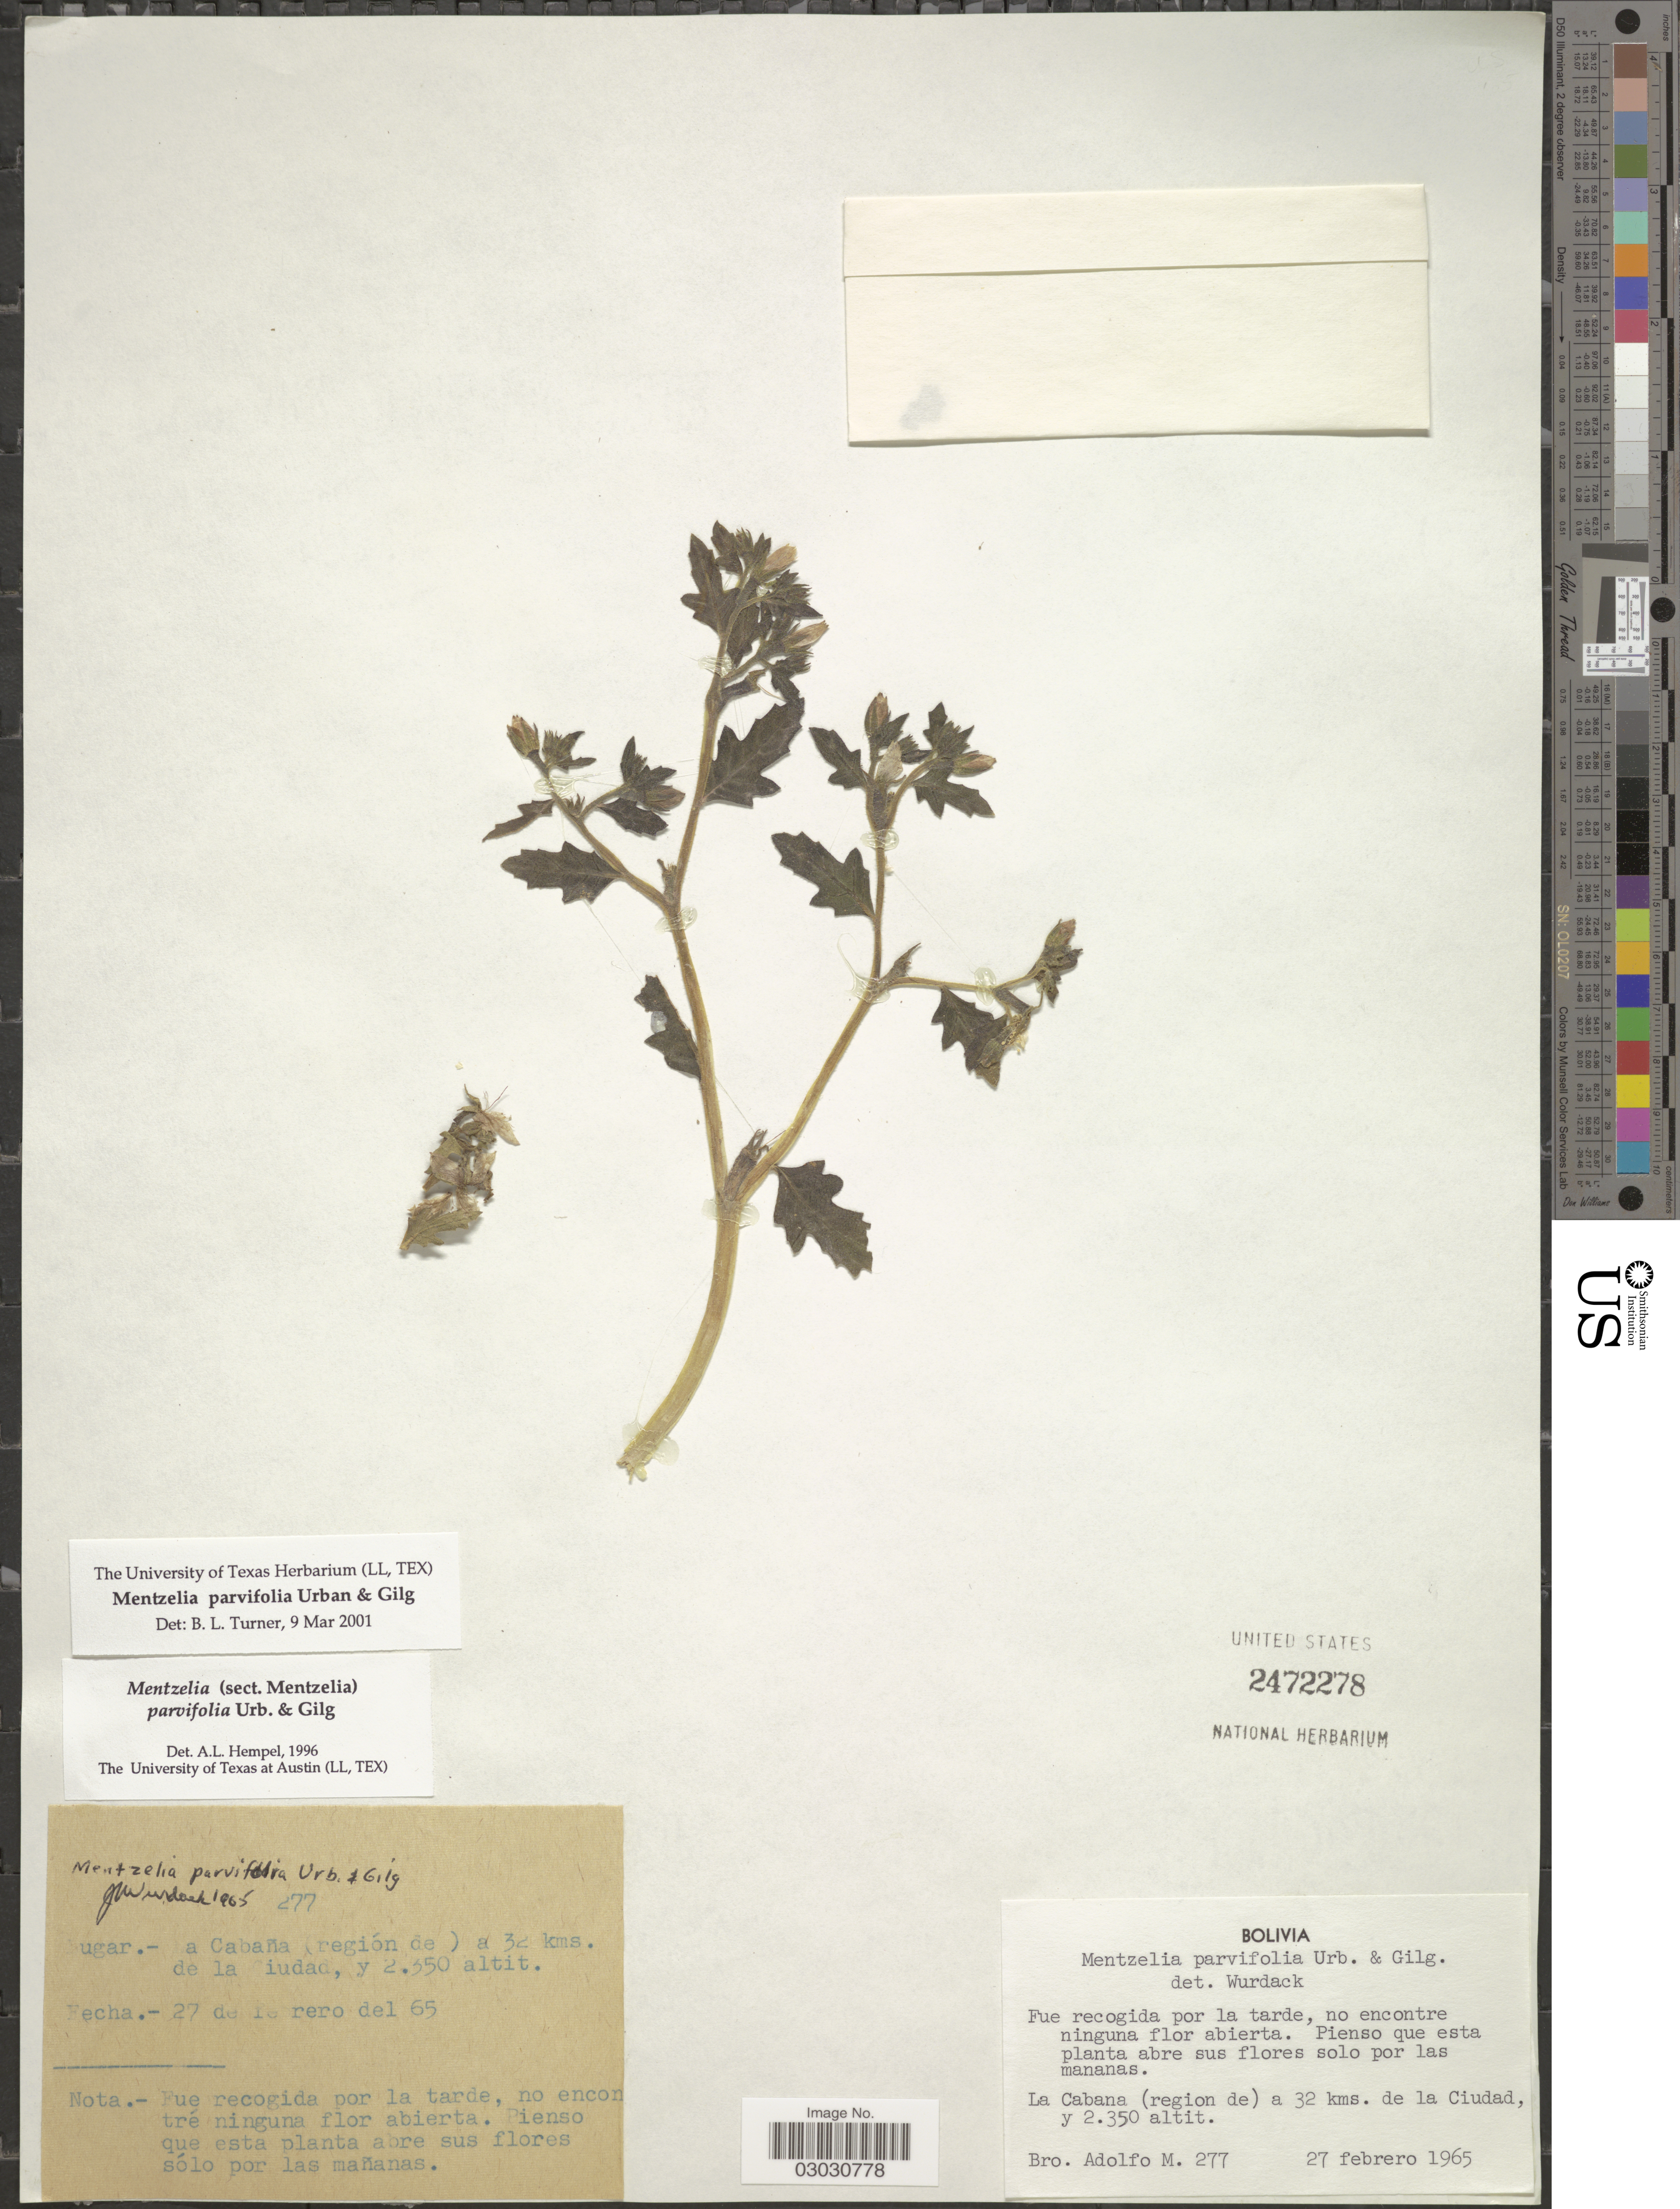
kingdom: Plantae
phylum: Tracheophyta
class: Magnoliopsida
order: Cornales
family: Loasaceae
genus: Mentzelia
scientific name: Mentzelia parvifolia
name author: Urb. & Gilg ex Kurtz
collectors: Bro. Adolfo M.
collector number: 277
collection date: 1965-02-27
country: Bolivia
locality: La Cabana (región de) a 32 kms. de la Ciudad.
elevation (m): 2350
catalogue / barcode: US 2472278